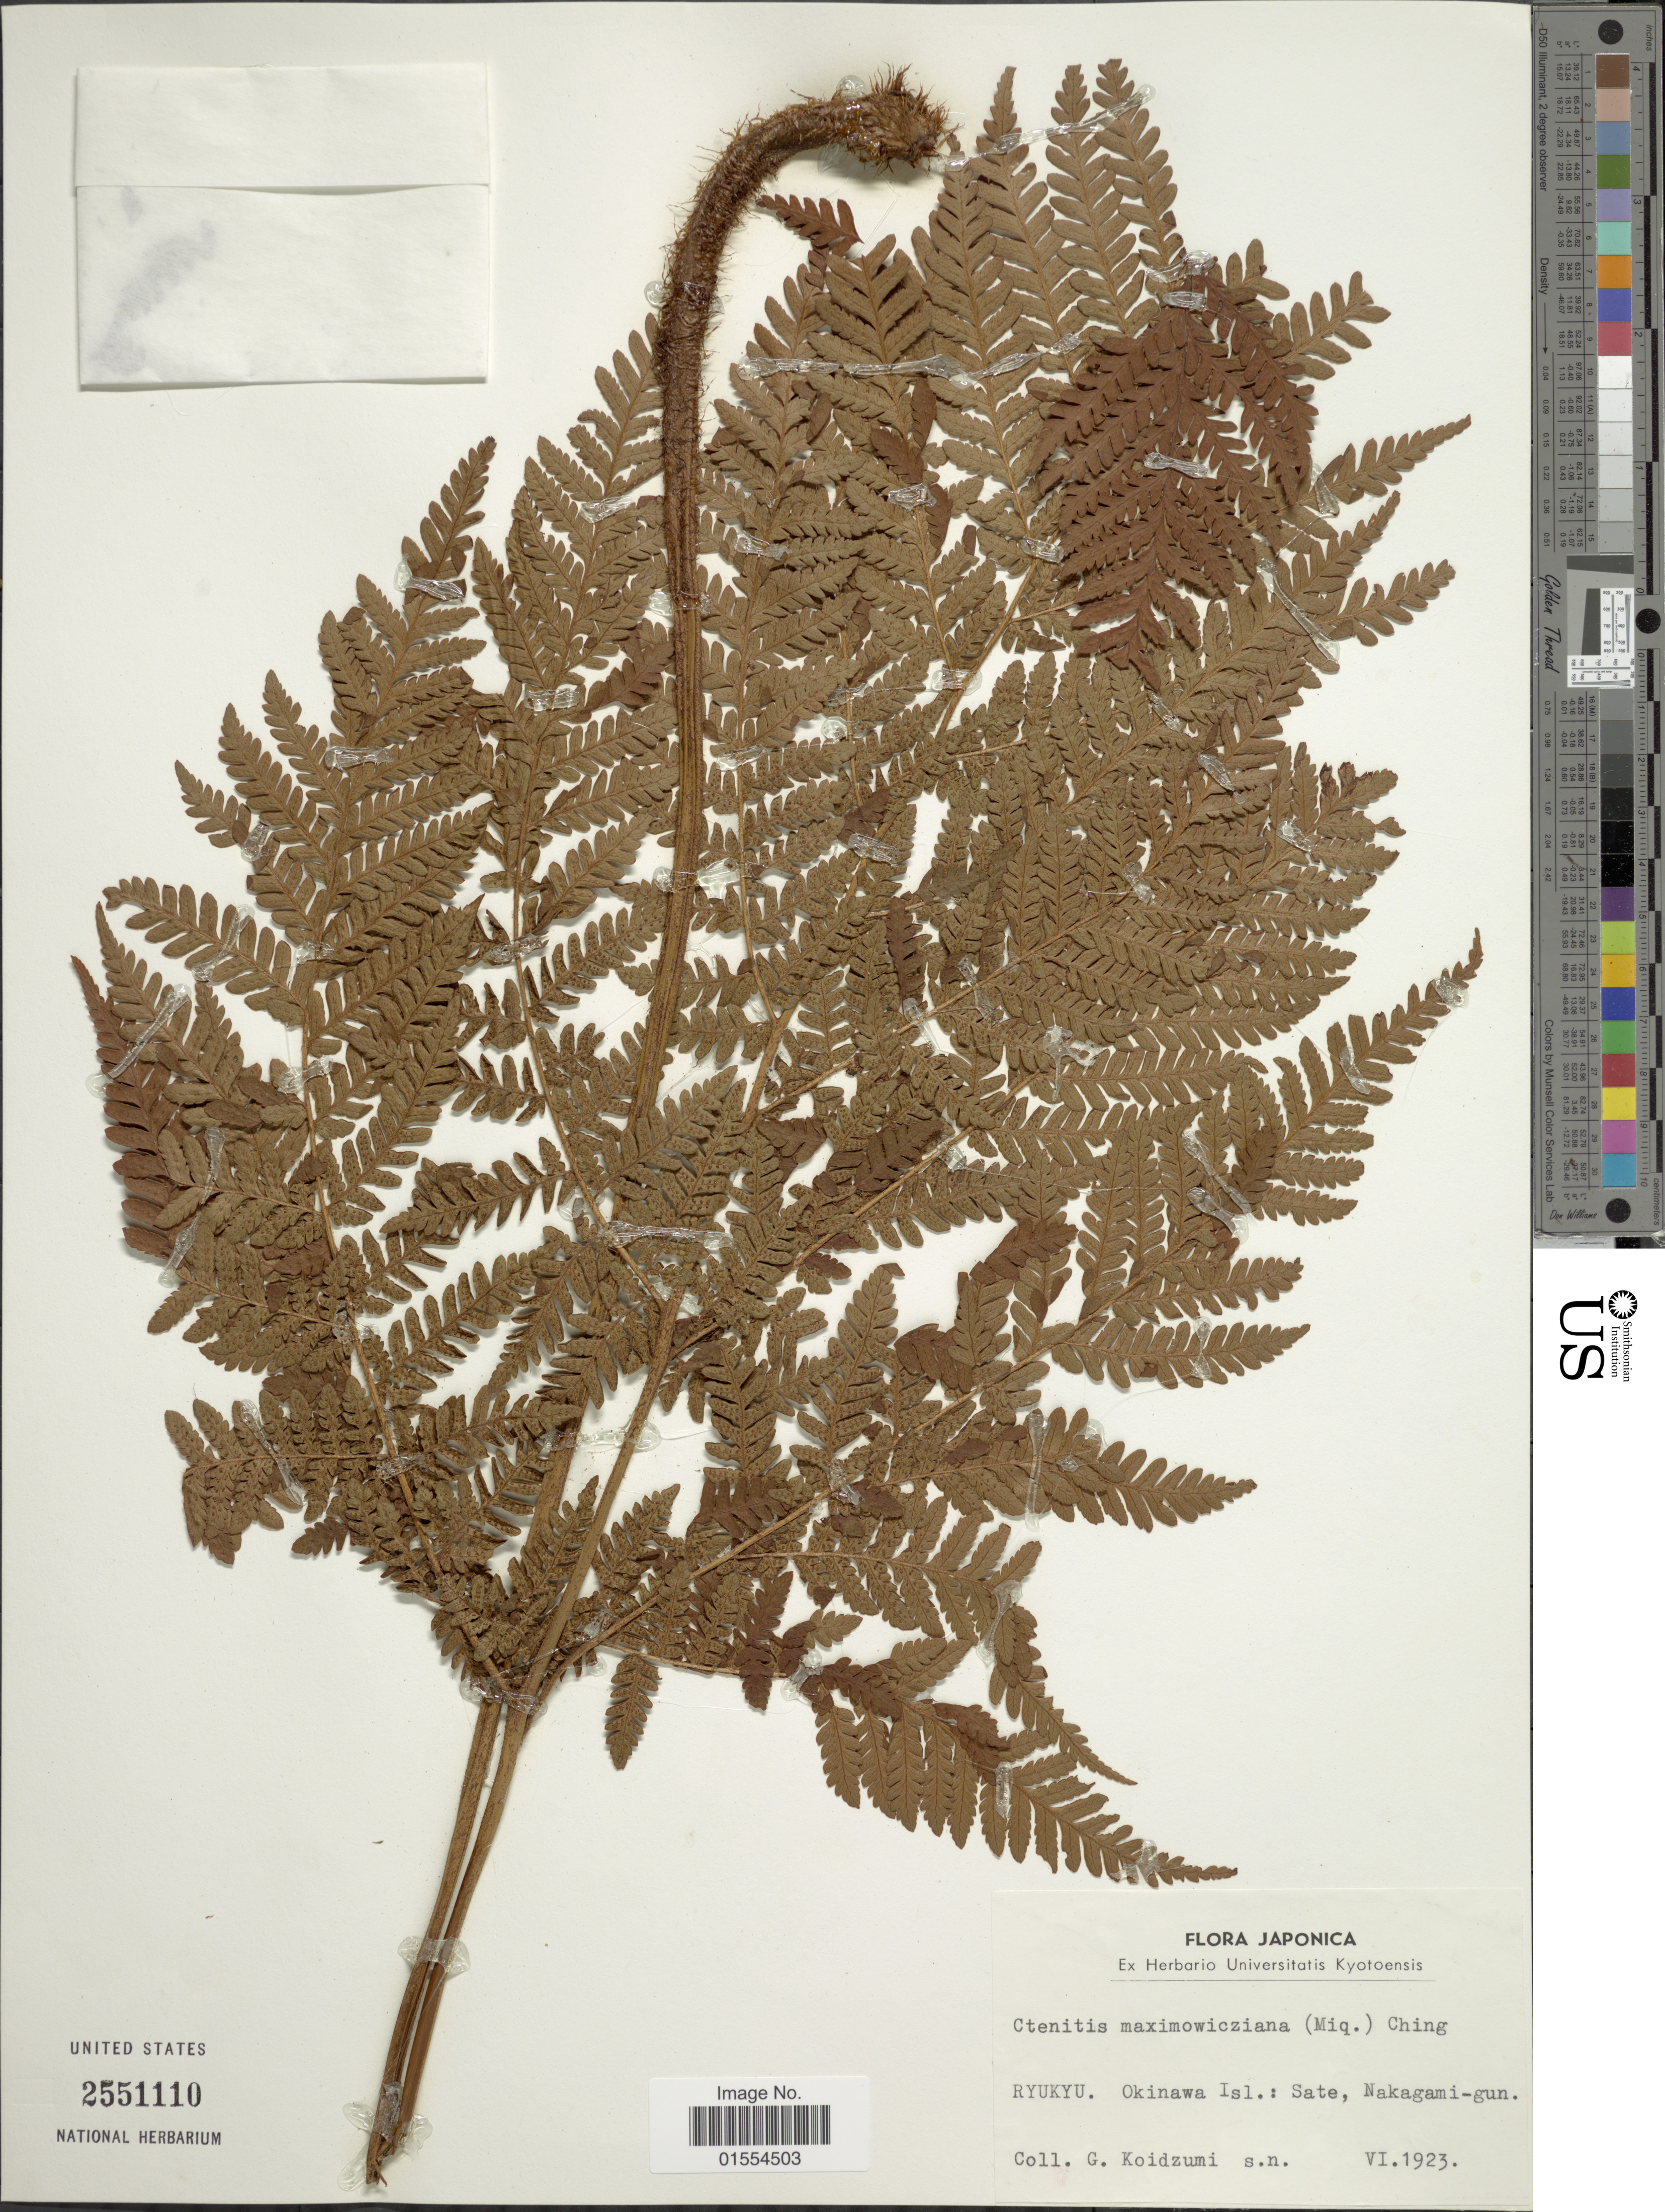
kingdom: Plantae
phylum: Tracheophyta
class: Polypodiopsida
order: Polypodiales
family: Dryopteridaceae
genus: Dryopteris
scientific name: Dryopteris maximowicziana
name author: (Miq.) C. Chr.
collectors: G. Koidzumi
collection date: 1923-06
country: Japan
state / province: Okinawa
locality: Ryukyu, Okinawa Isl.: State, Nakagami-gun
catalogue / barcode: US 2551110